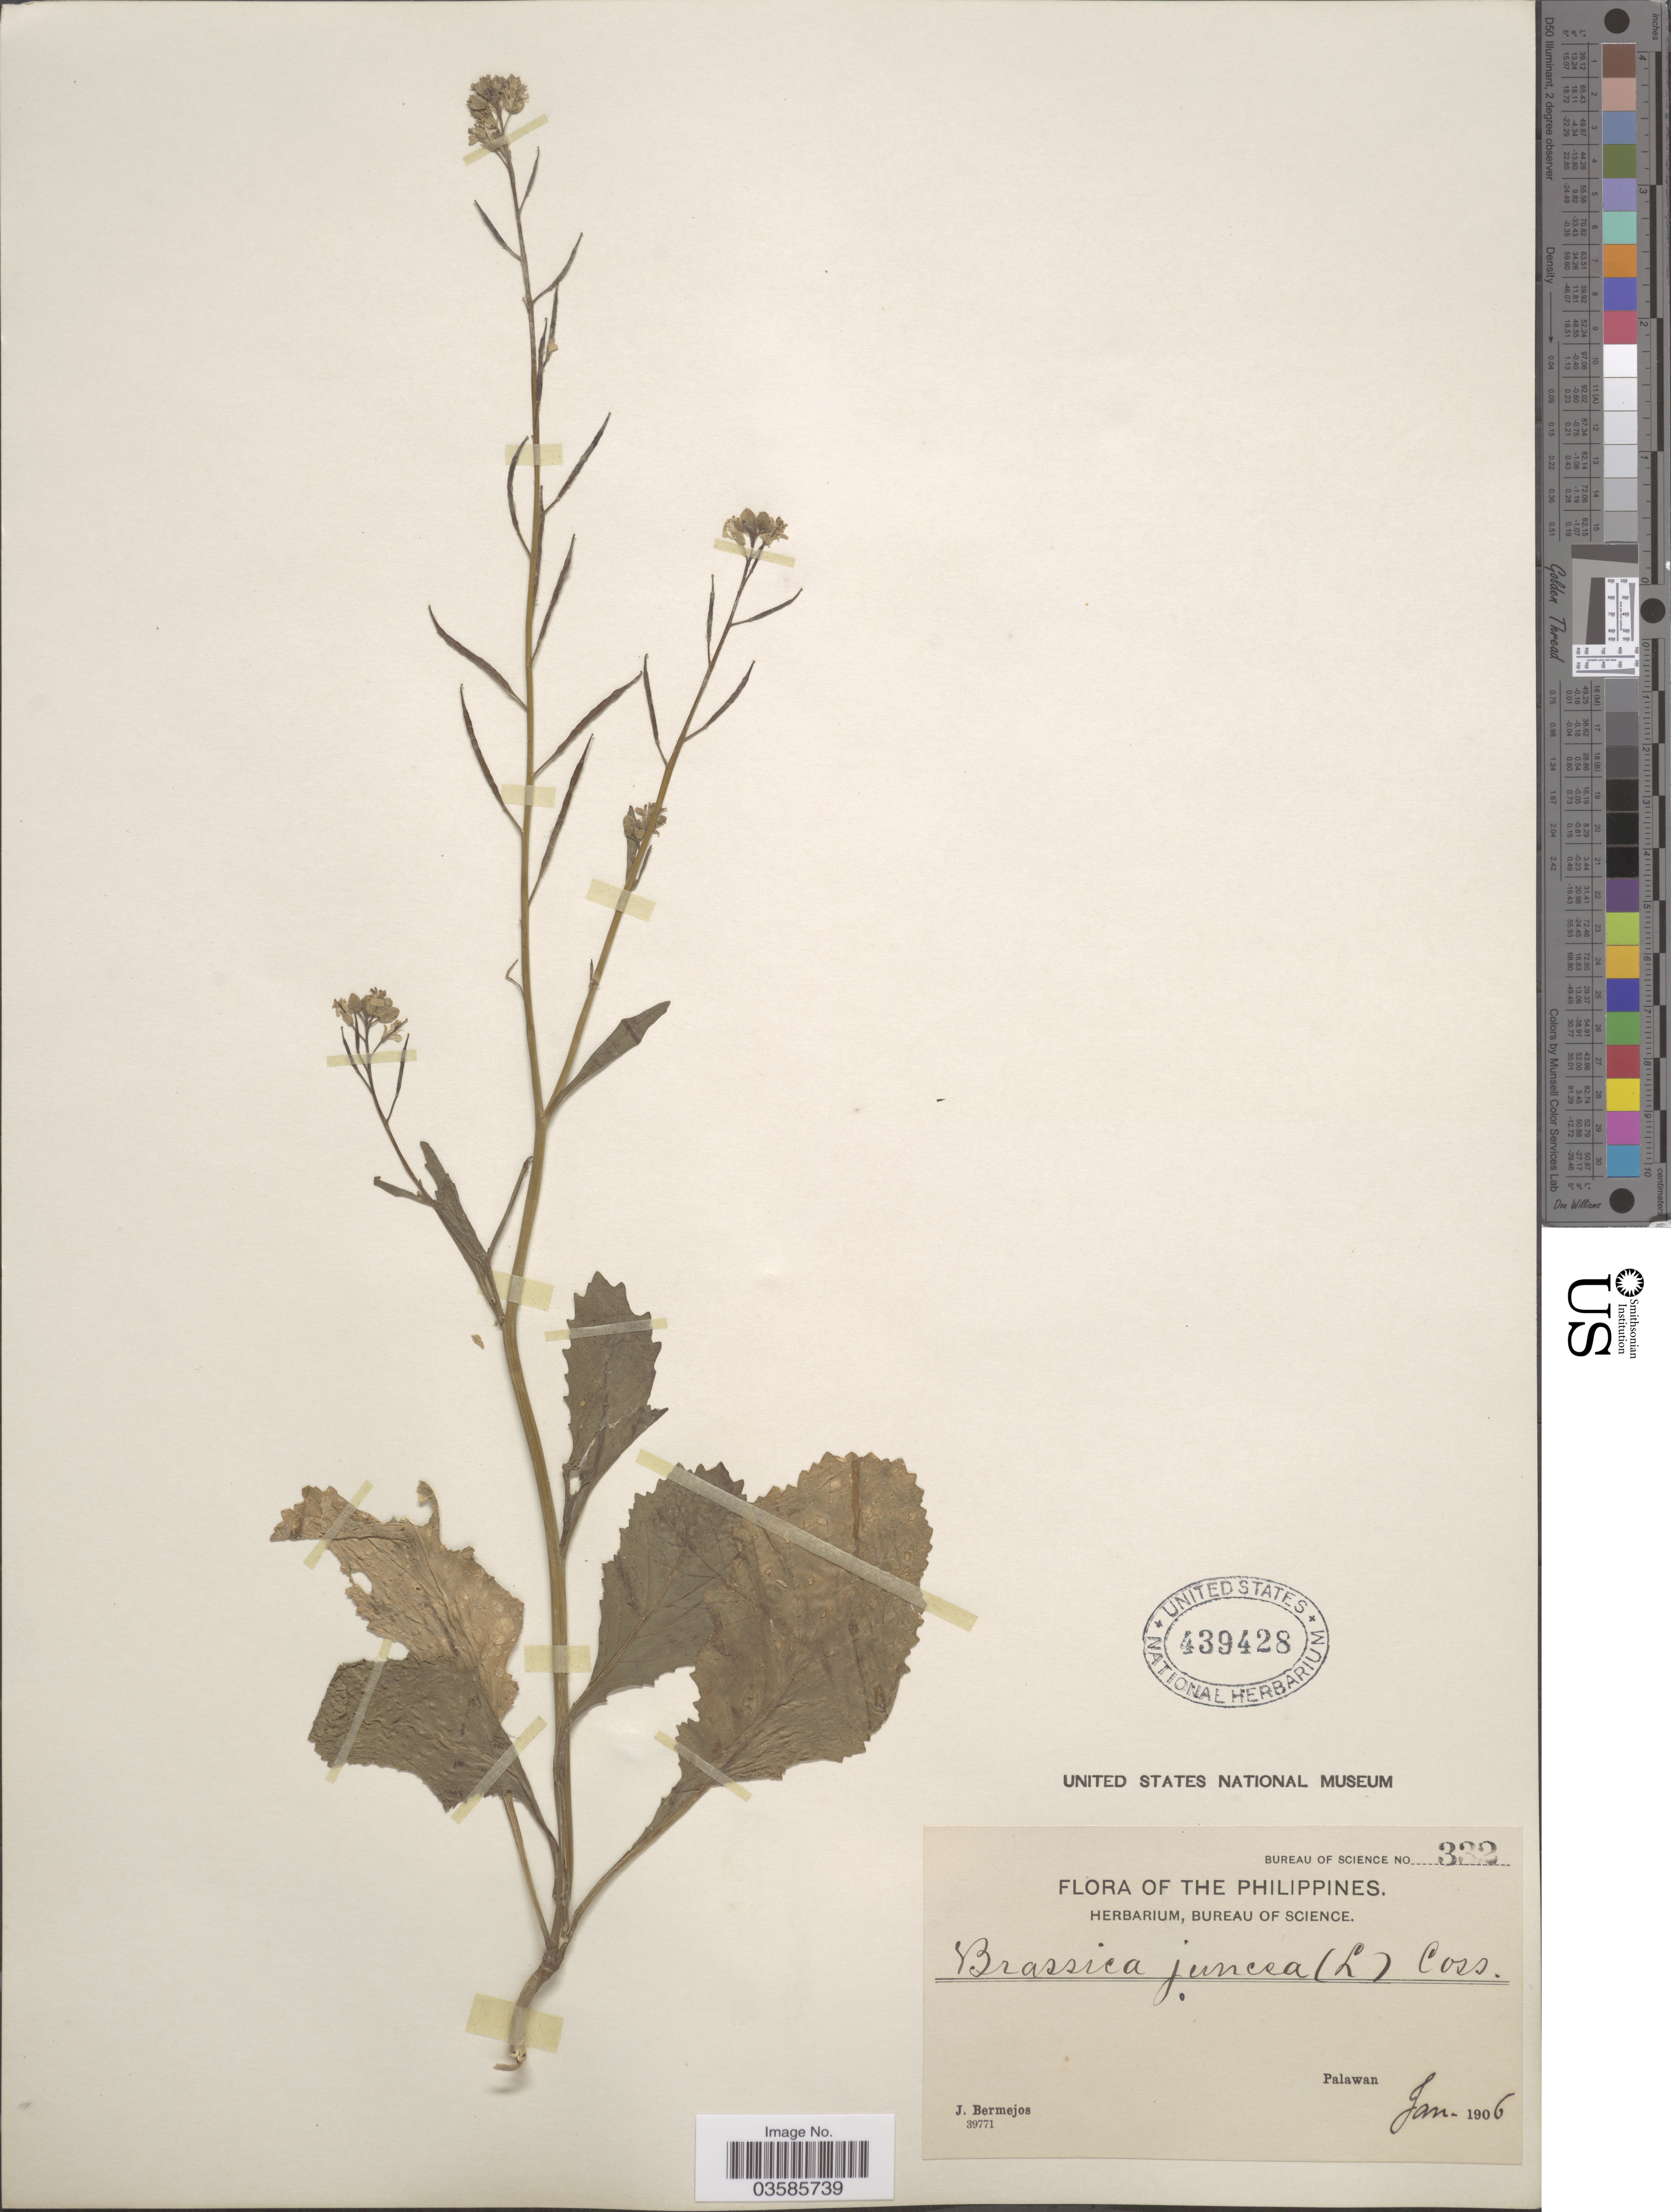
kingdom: Plantae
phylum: Tracheophyta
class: Magnoliopsida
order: Brassicales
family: Brassicaceae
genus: Brassica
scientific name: Brassica integrifolia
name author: (H. West) O.E. Schulz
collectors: J. Bermejos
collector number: Bureau of Science 332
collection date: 1906-01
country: Philippines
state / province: Mimaropa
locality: Palawan.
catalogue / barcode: US 439428